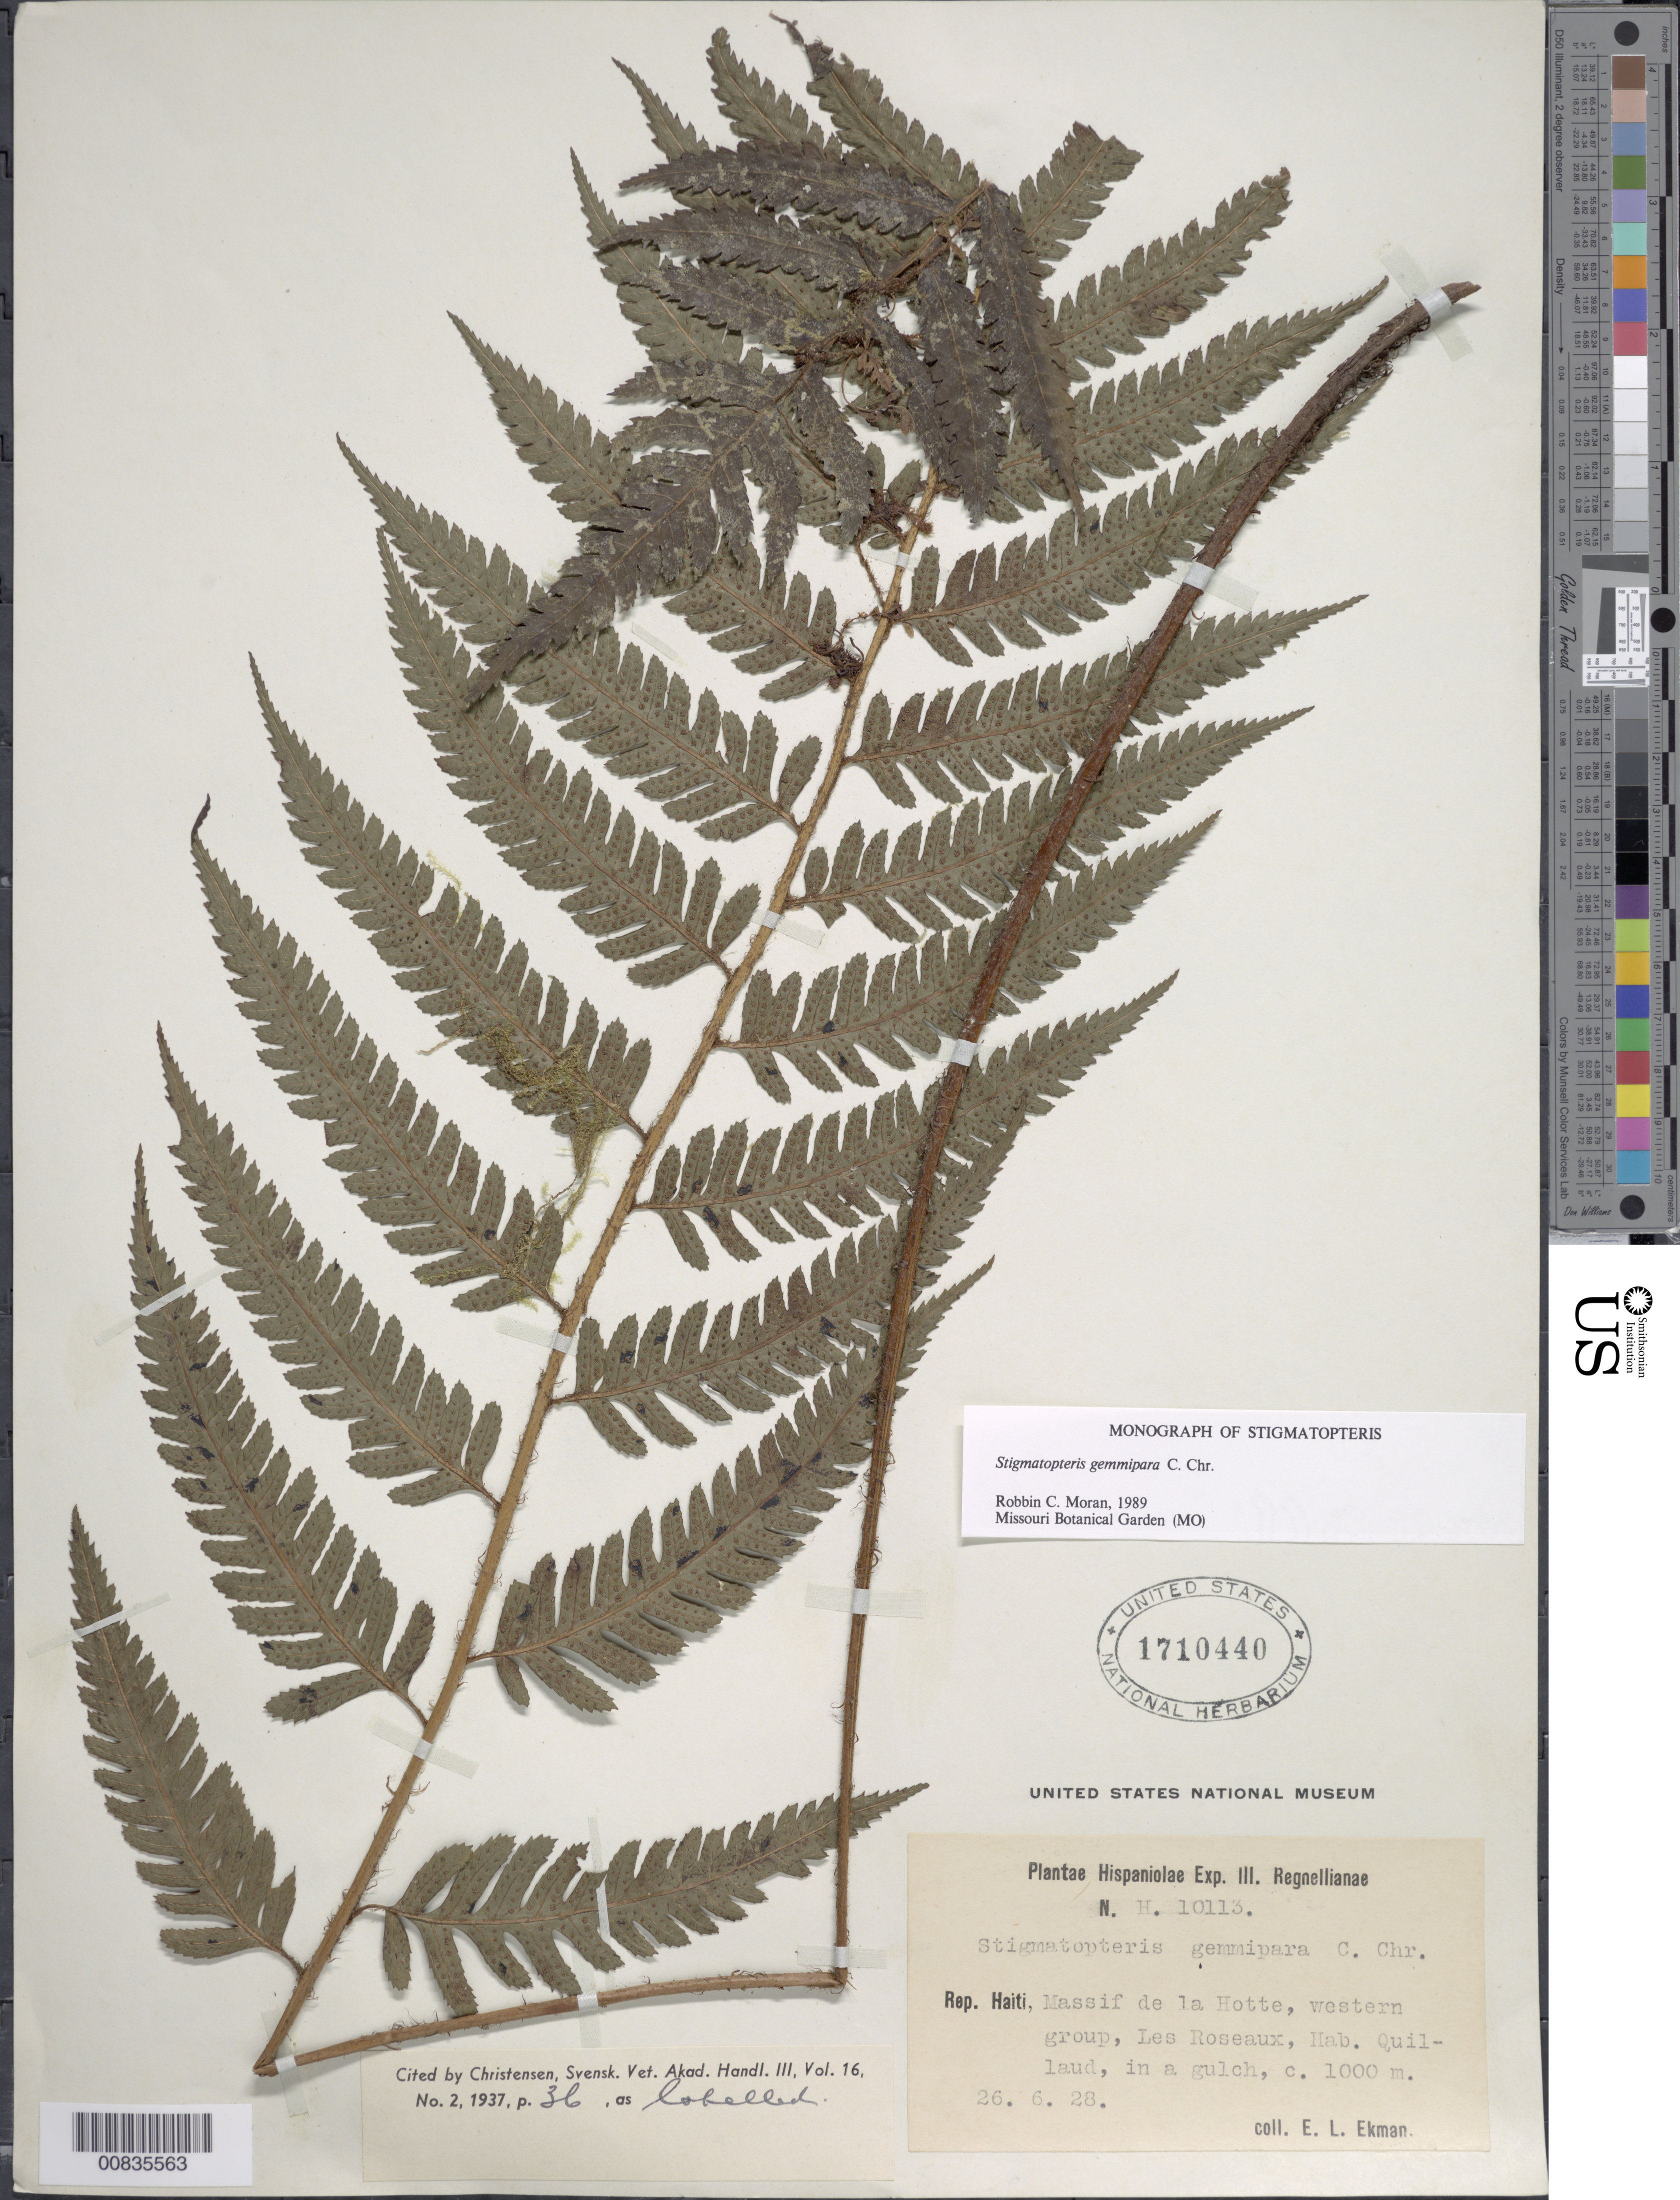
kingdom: Plantae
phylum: Tracheophyta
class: Polypodiopsida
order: Polypodiales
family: Dryopteridaceae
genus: Stigmatopteris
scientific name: Stigmatopteris gemmipara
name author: C. Chr.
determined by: Moran, R. C.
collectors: E. L. Ekman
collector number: H 10113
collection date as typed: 26 Jun 1928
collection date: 1928-06-26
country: Haiti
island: Hispaniola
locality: Massif de la Hotte, western group, Les Roseaux, Hab. Qullaud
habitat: Gulch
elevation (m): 1000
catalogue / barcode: US 1710440